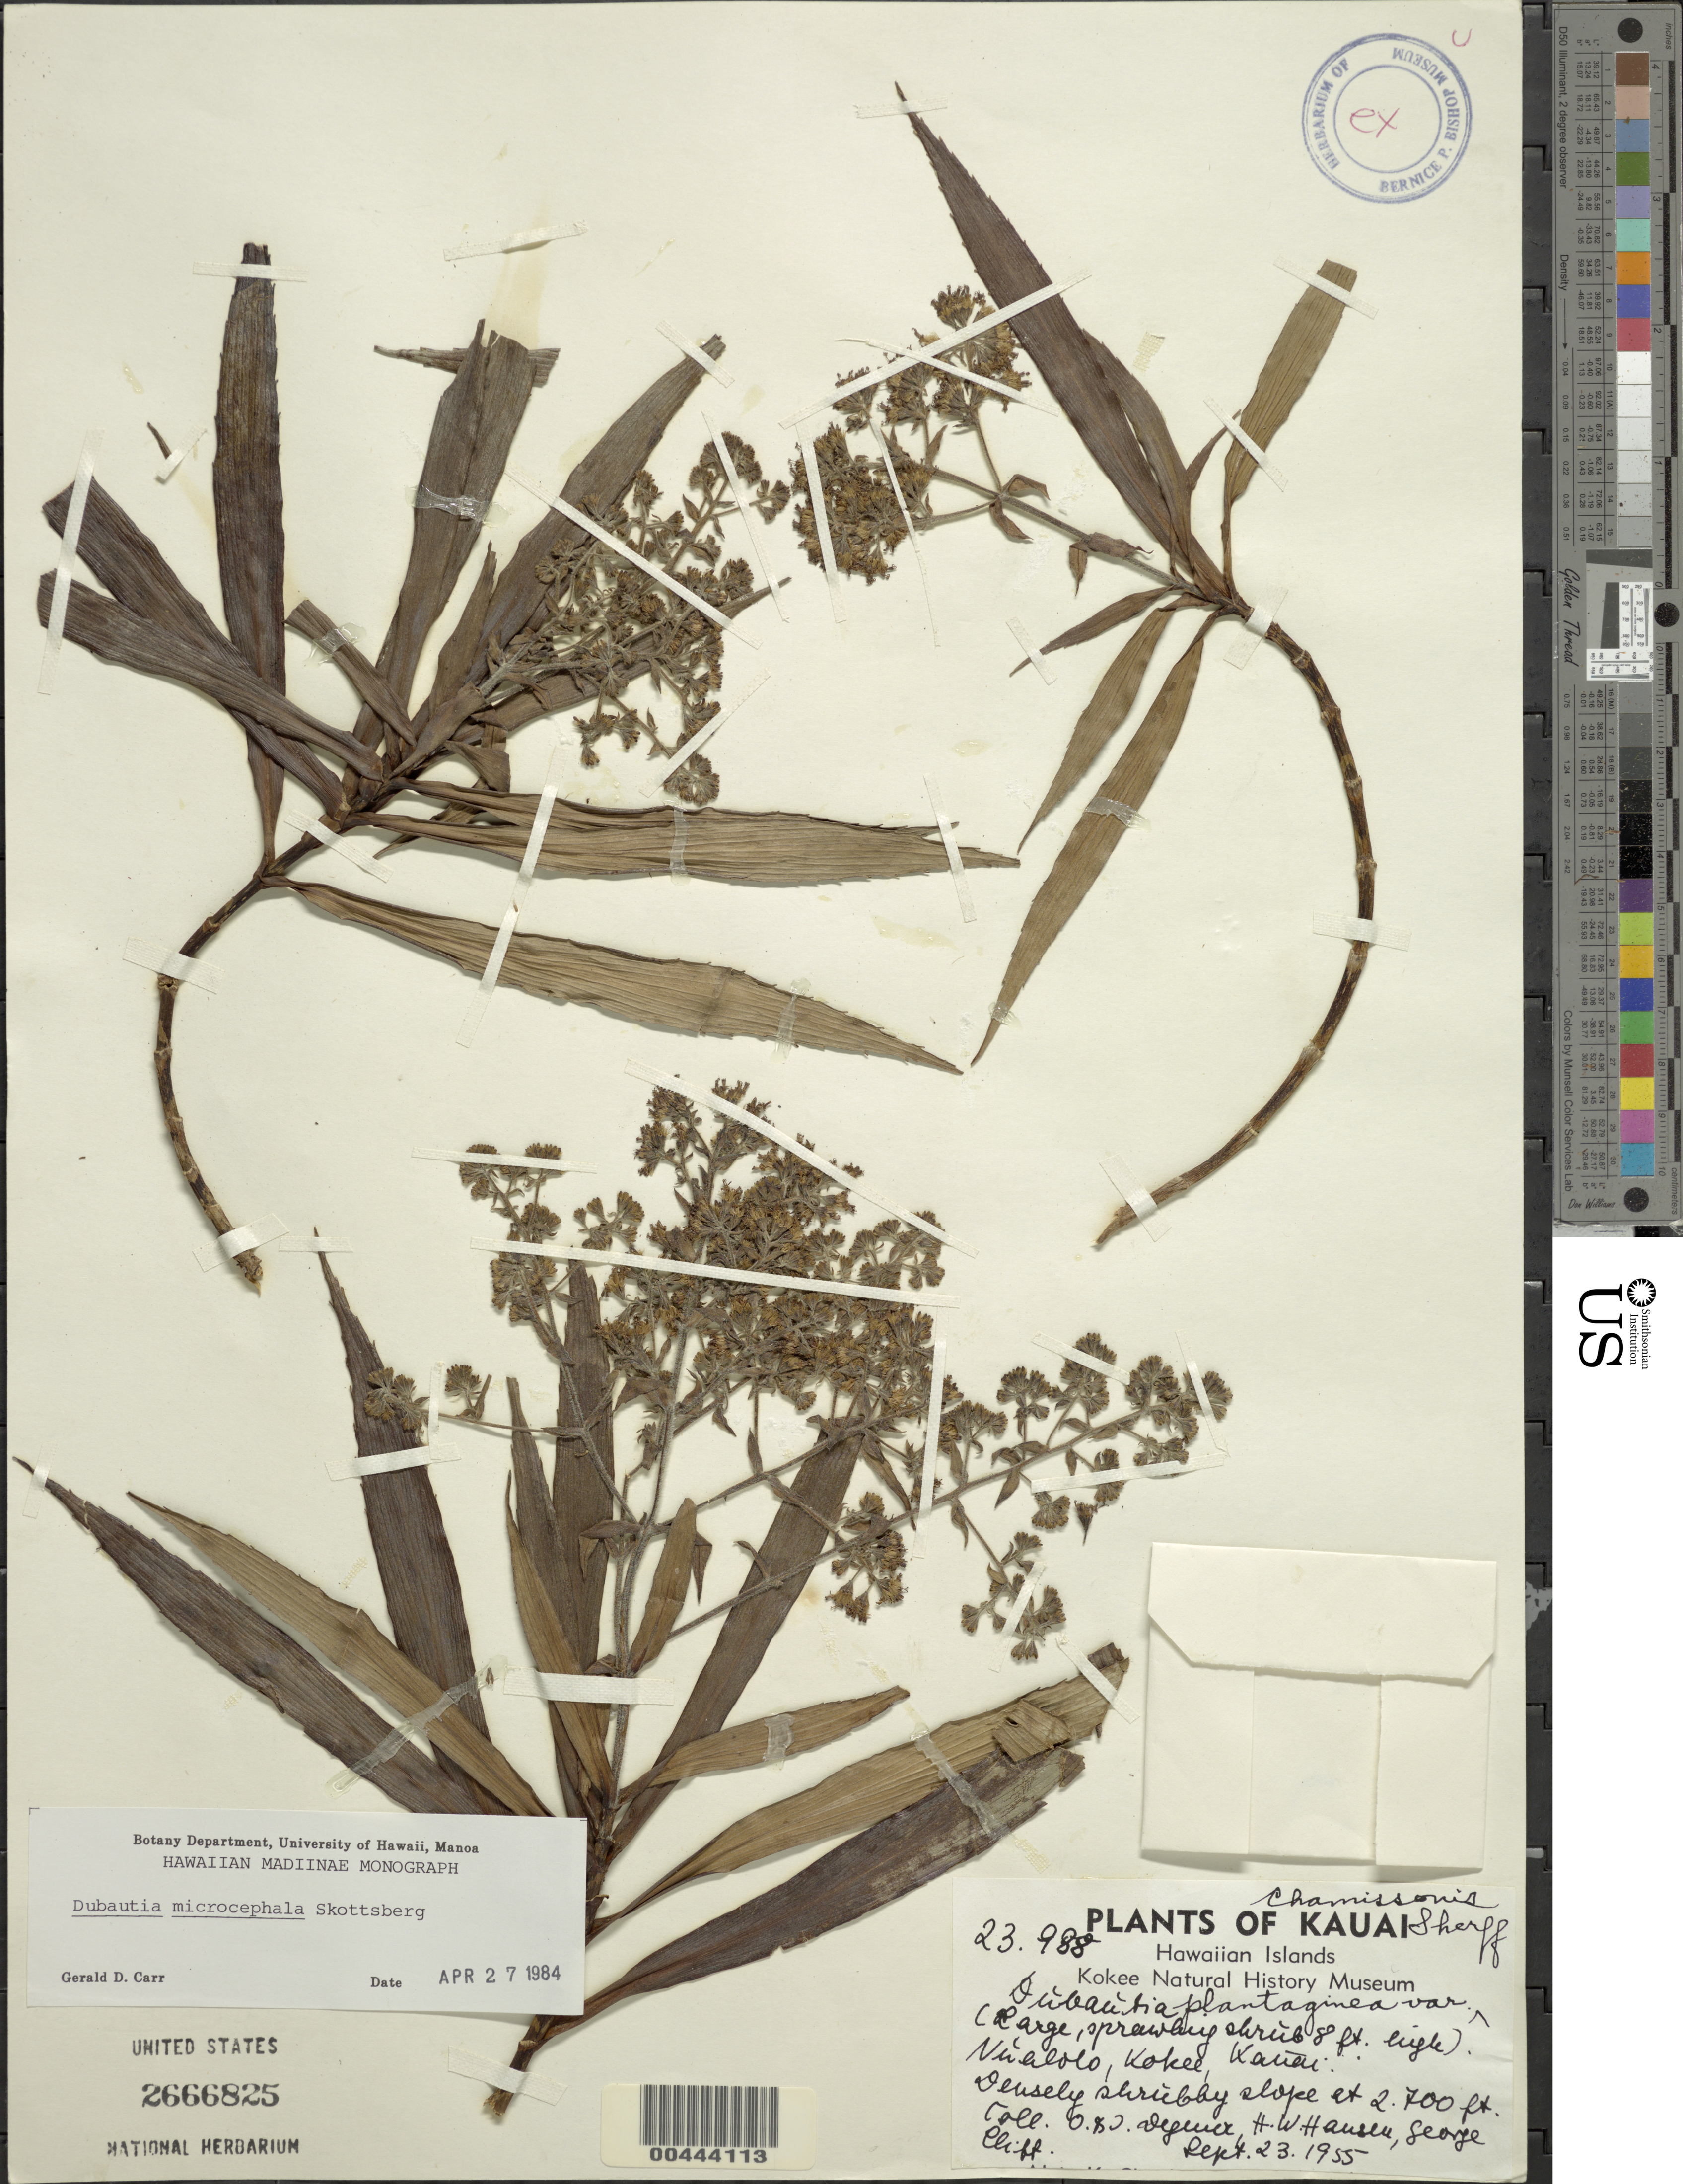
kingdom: Plantae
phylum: Tracheophyta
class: Magnoliopsida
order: Asterales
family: Asteraceae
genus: Dubautia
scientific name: Dubautia microcephala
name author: Skottsb.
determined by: Carr, G. D.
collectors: O. Degener, I. Degener, H. Hansen & G. Cliff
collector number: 23.988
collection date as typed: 23 Sep 1955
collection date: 1955-09-23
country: United States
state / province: Hawaii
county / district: Kauai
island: Kaua'i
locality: Nualolo, Kokee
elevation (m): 823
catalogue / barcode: US 2666825